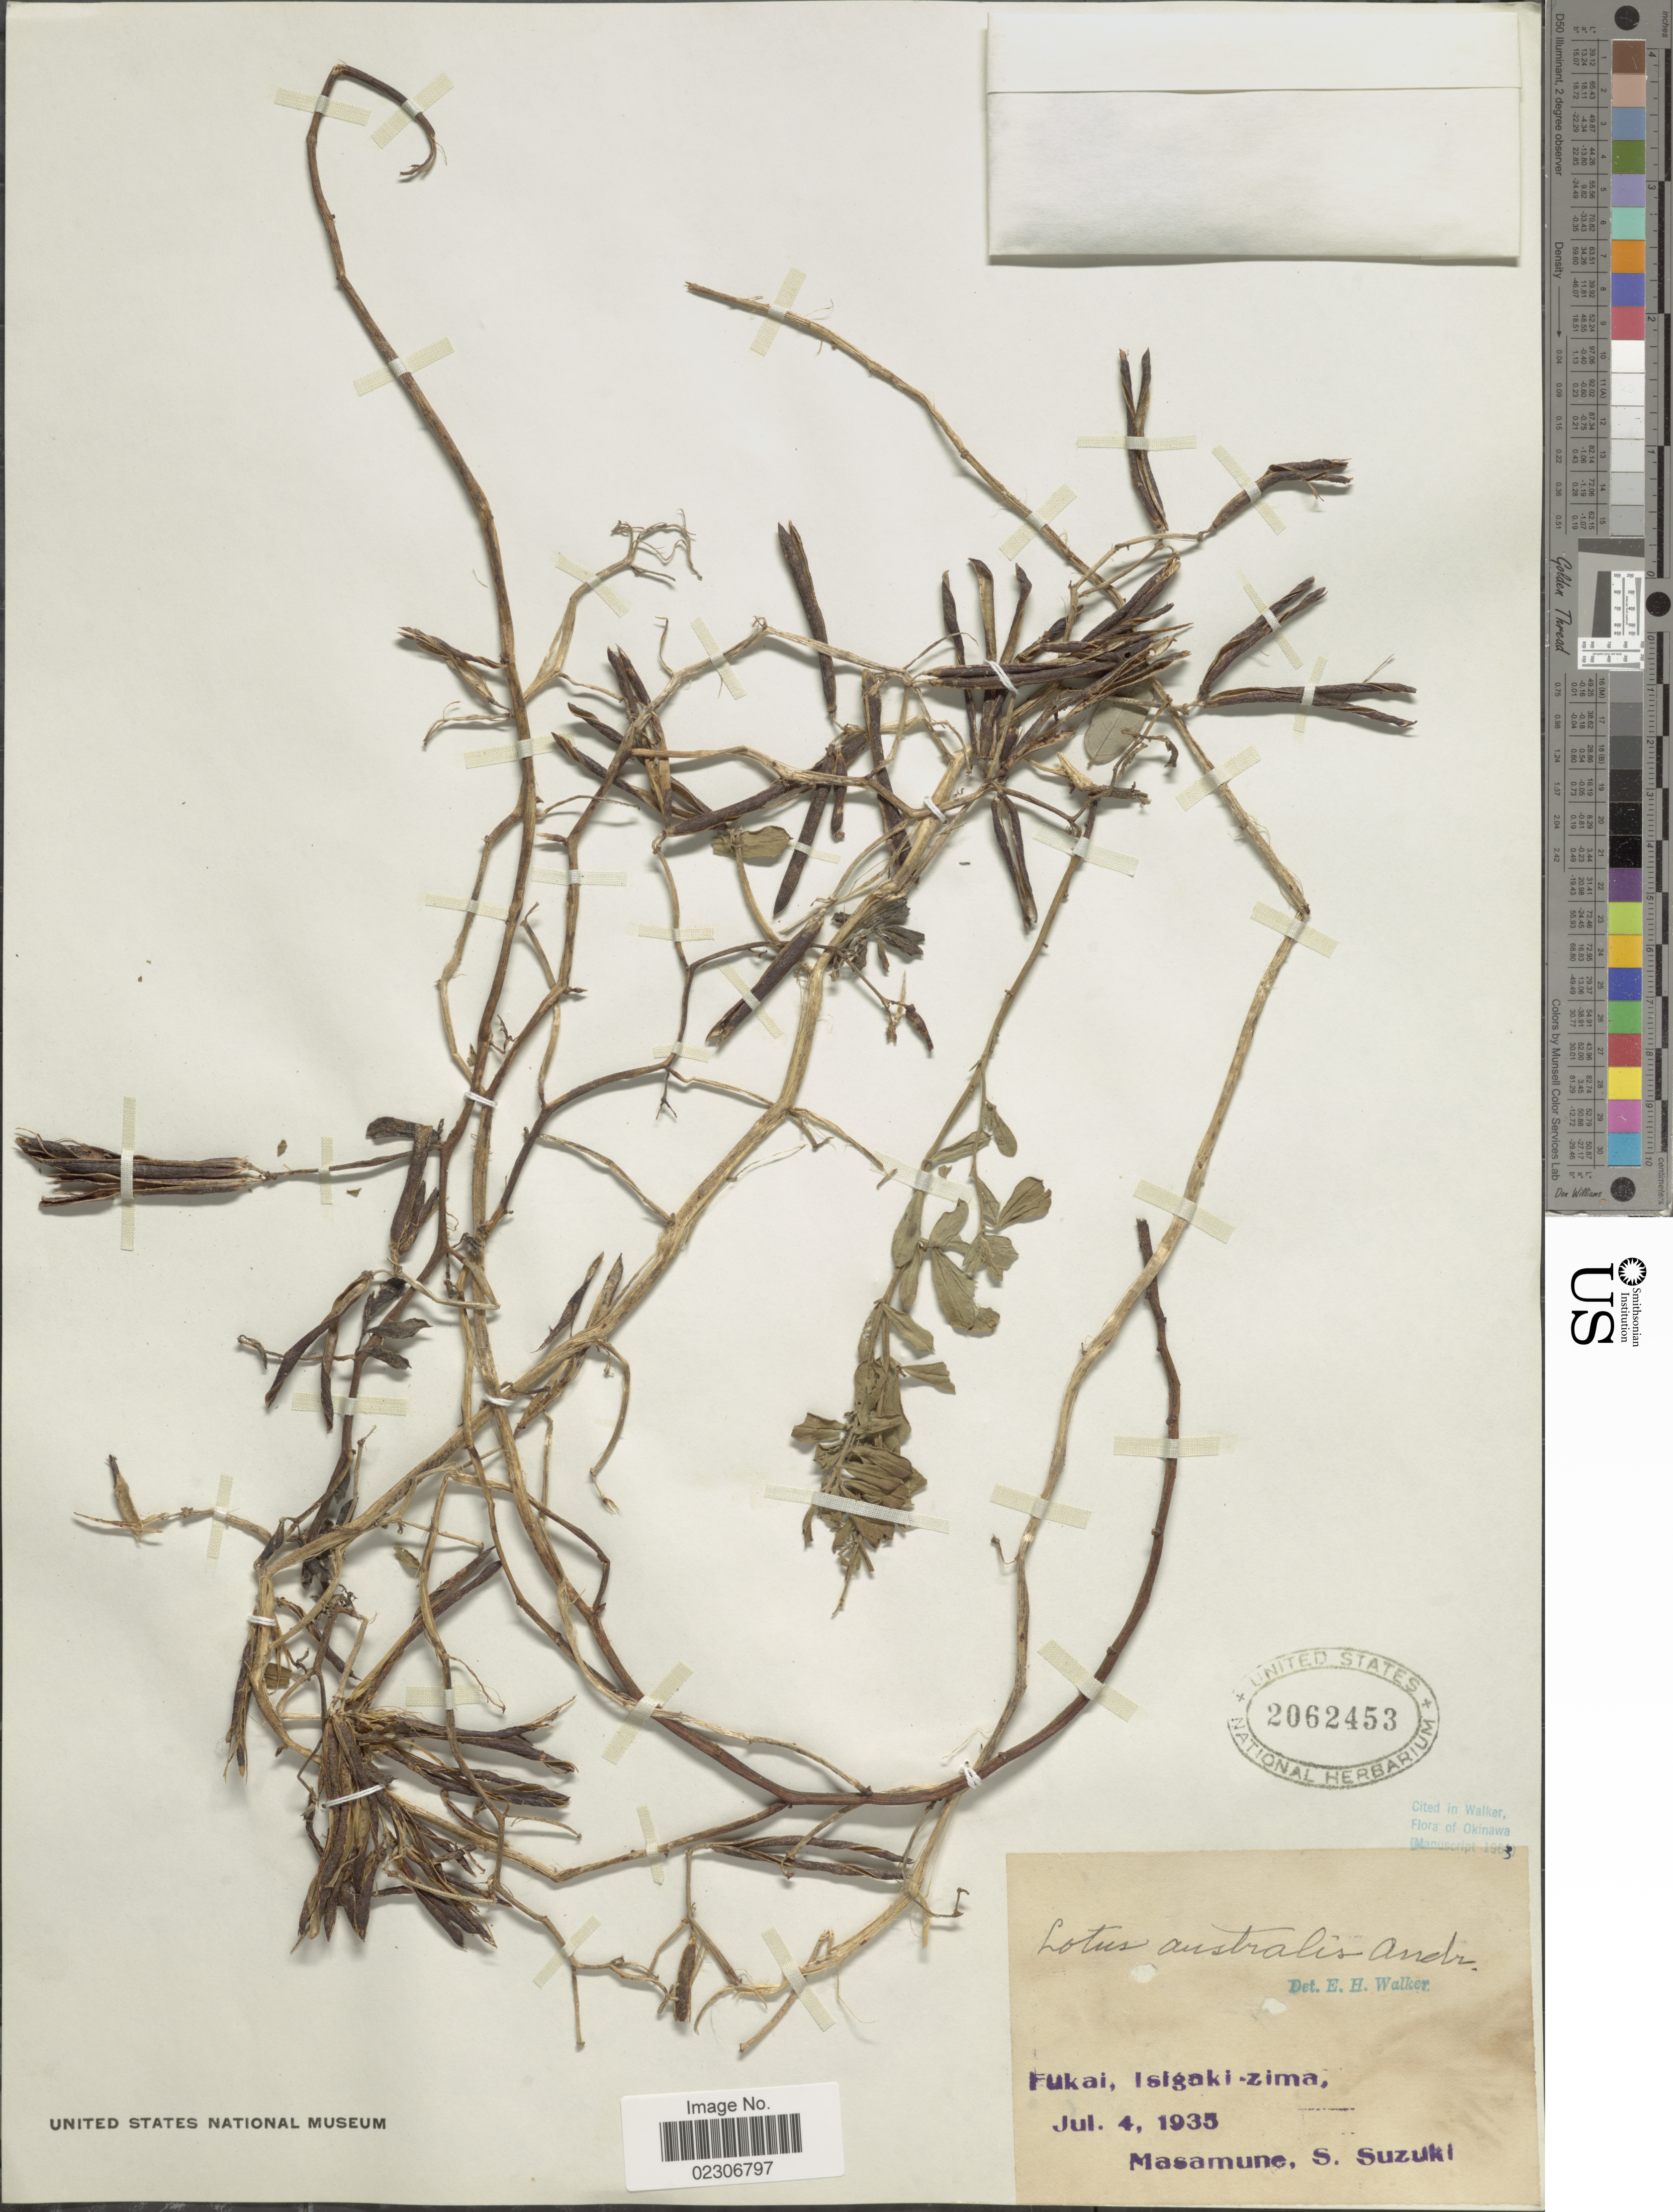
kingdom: Plantae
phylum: Tracheophyta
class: Magnoliopsida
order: Fabales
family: Fabaceae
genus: Lotus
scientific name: Lotus australis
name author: Andrews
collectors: G. Masamune & S. Suzuki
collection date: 1935-07-04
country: Japan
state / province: Okinawa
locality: Fukai, Isgaki-zima.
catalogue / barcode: US 2062453